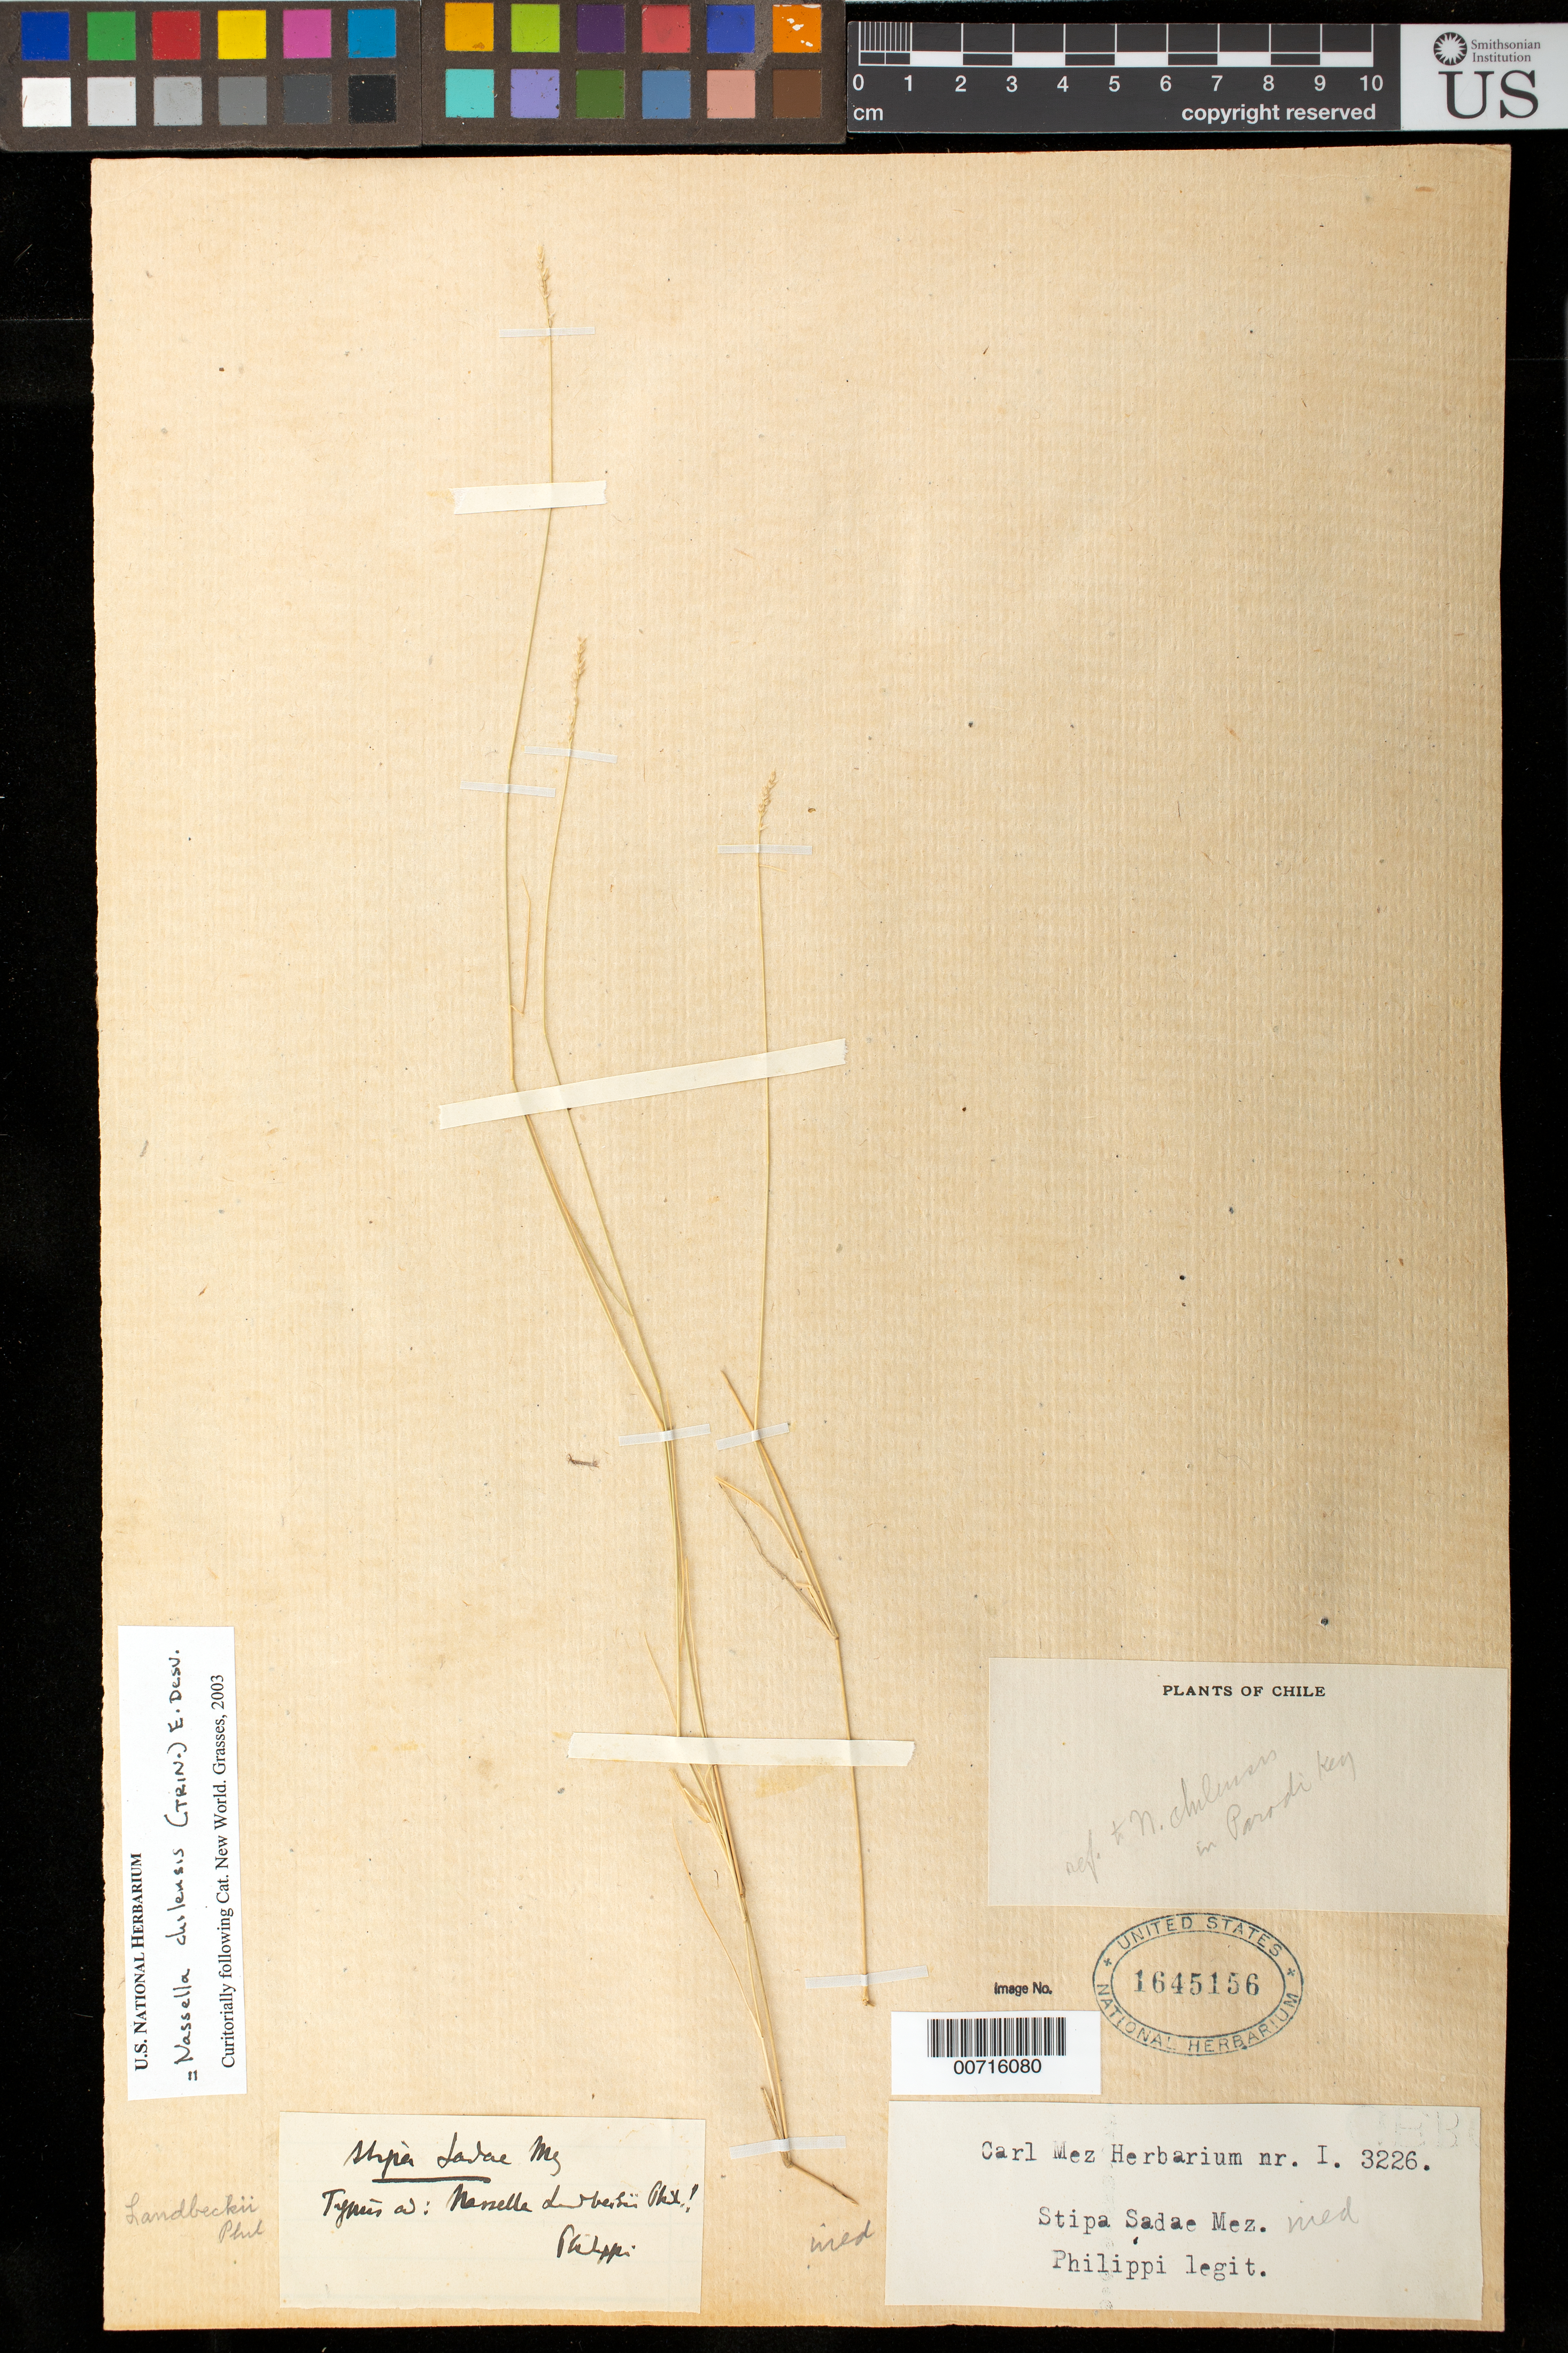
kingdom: Plantae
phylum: Tracheophyta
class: Liliopsida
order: Poales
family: Poaceae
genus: Nassella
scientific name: Nassella landbeckii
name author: Phil.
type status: Possible Type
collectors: R. A. Philippi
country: Chile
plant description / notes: Specimen ex Carl Mez Herbarium nr. I 3226. Annotated as "Stipa Sadae Mez" [ined.] but also as "Typus ad: Nassella landbeckii Phil." Possibly a type or original material, but collector recorded as Philippi (protologue cites collection by Landbeck)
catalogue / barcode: US 1645156